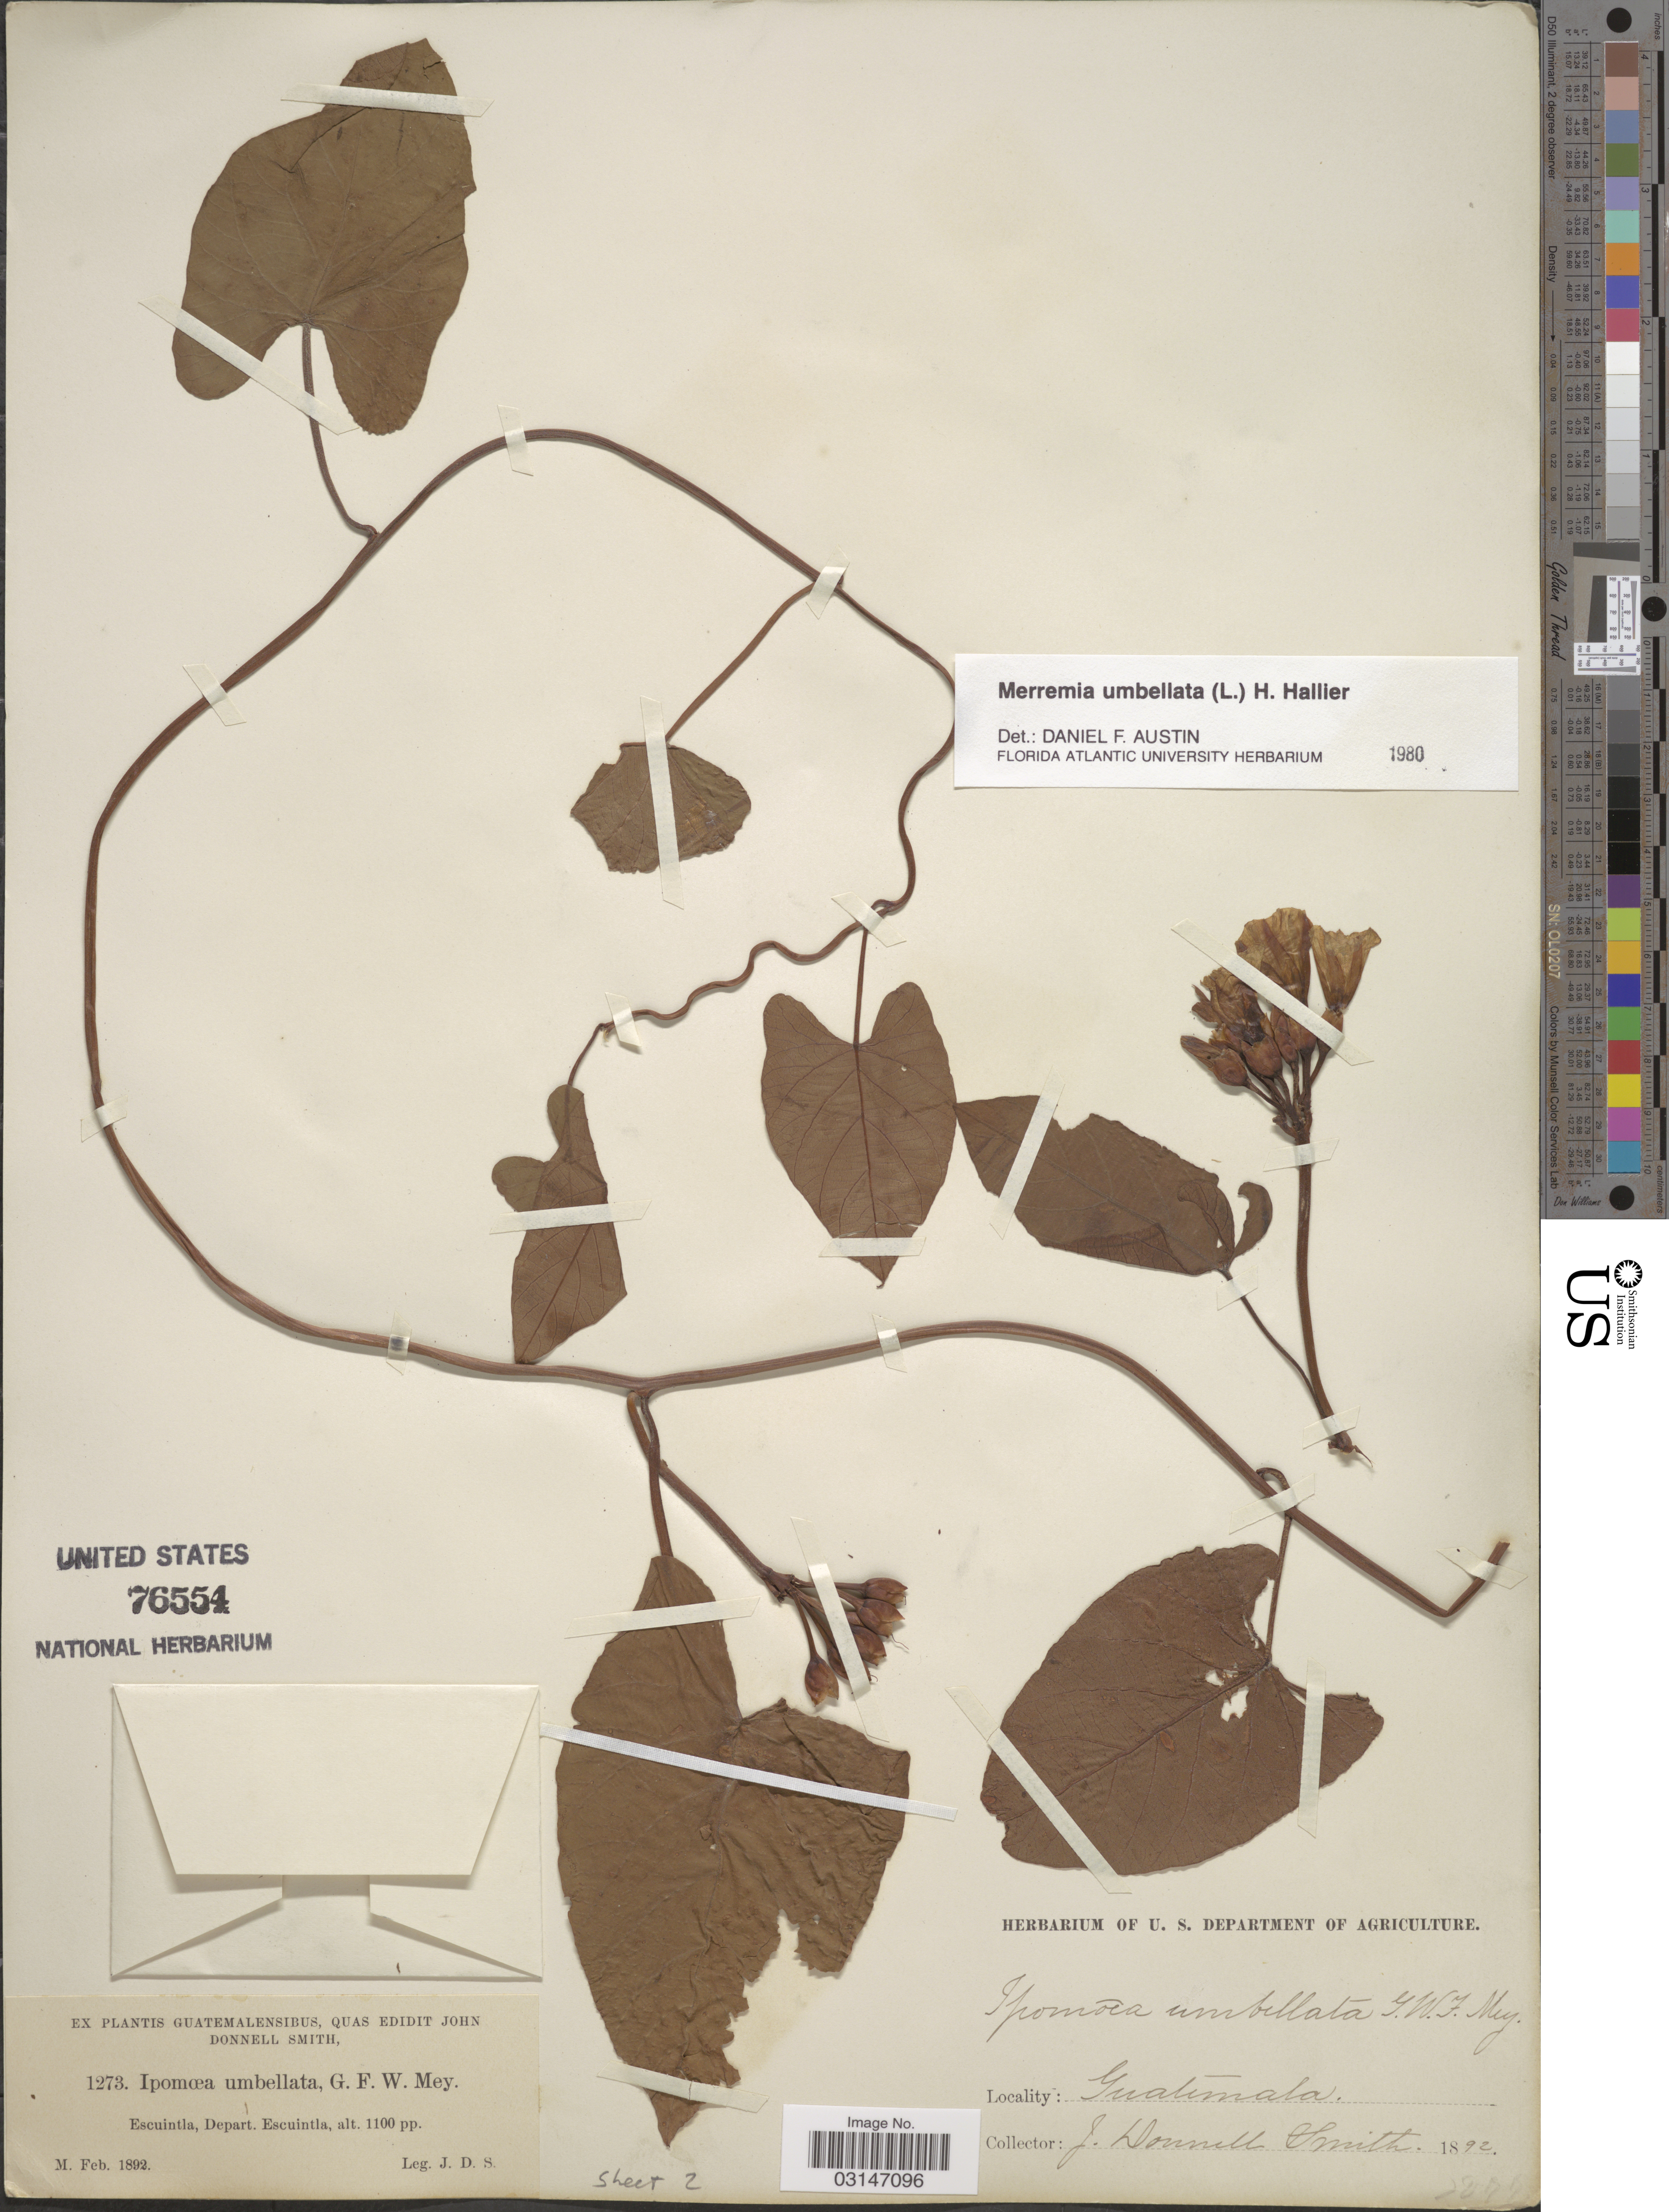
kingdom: Plantae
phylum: Tracheophyta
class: Magnoliopsida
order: Solanales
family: Convolvulaceae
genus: Camonea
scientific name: Camonea umbellata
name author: (L.) A. R. Simões & Staples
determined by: Strong, Mark T., (BOT), Smithsonian Institution - National Museum of Natural History (UNITED STATES)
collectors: J. Donnell Smith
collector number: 1273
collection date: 1892-02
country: Guatemala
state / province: Escuintla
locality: Escuintla, Depart. Escuintla.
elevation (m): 335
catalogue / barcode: US 76554